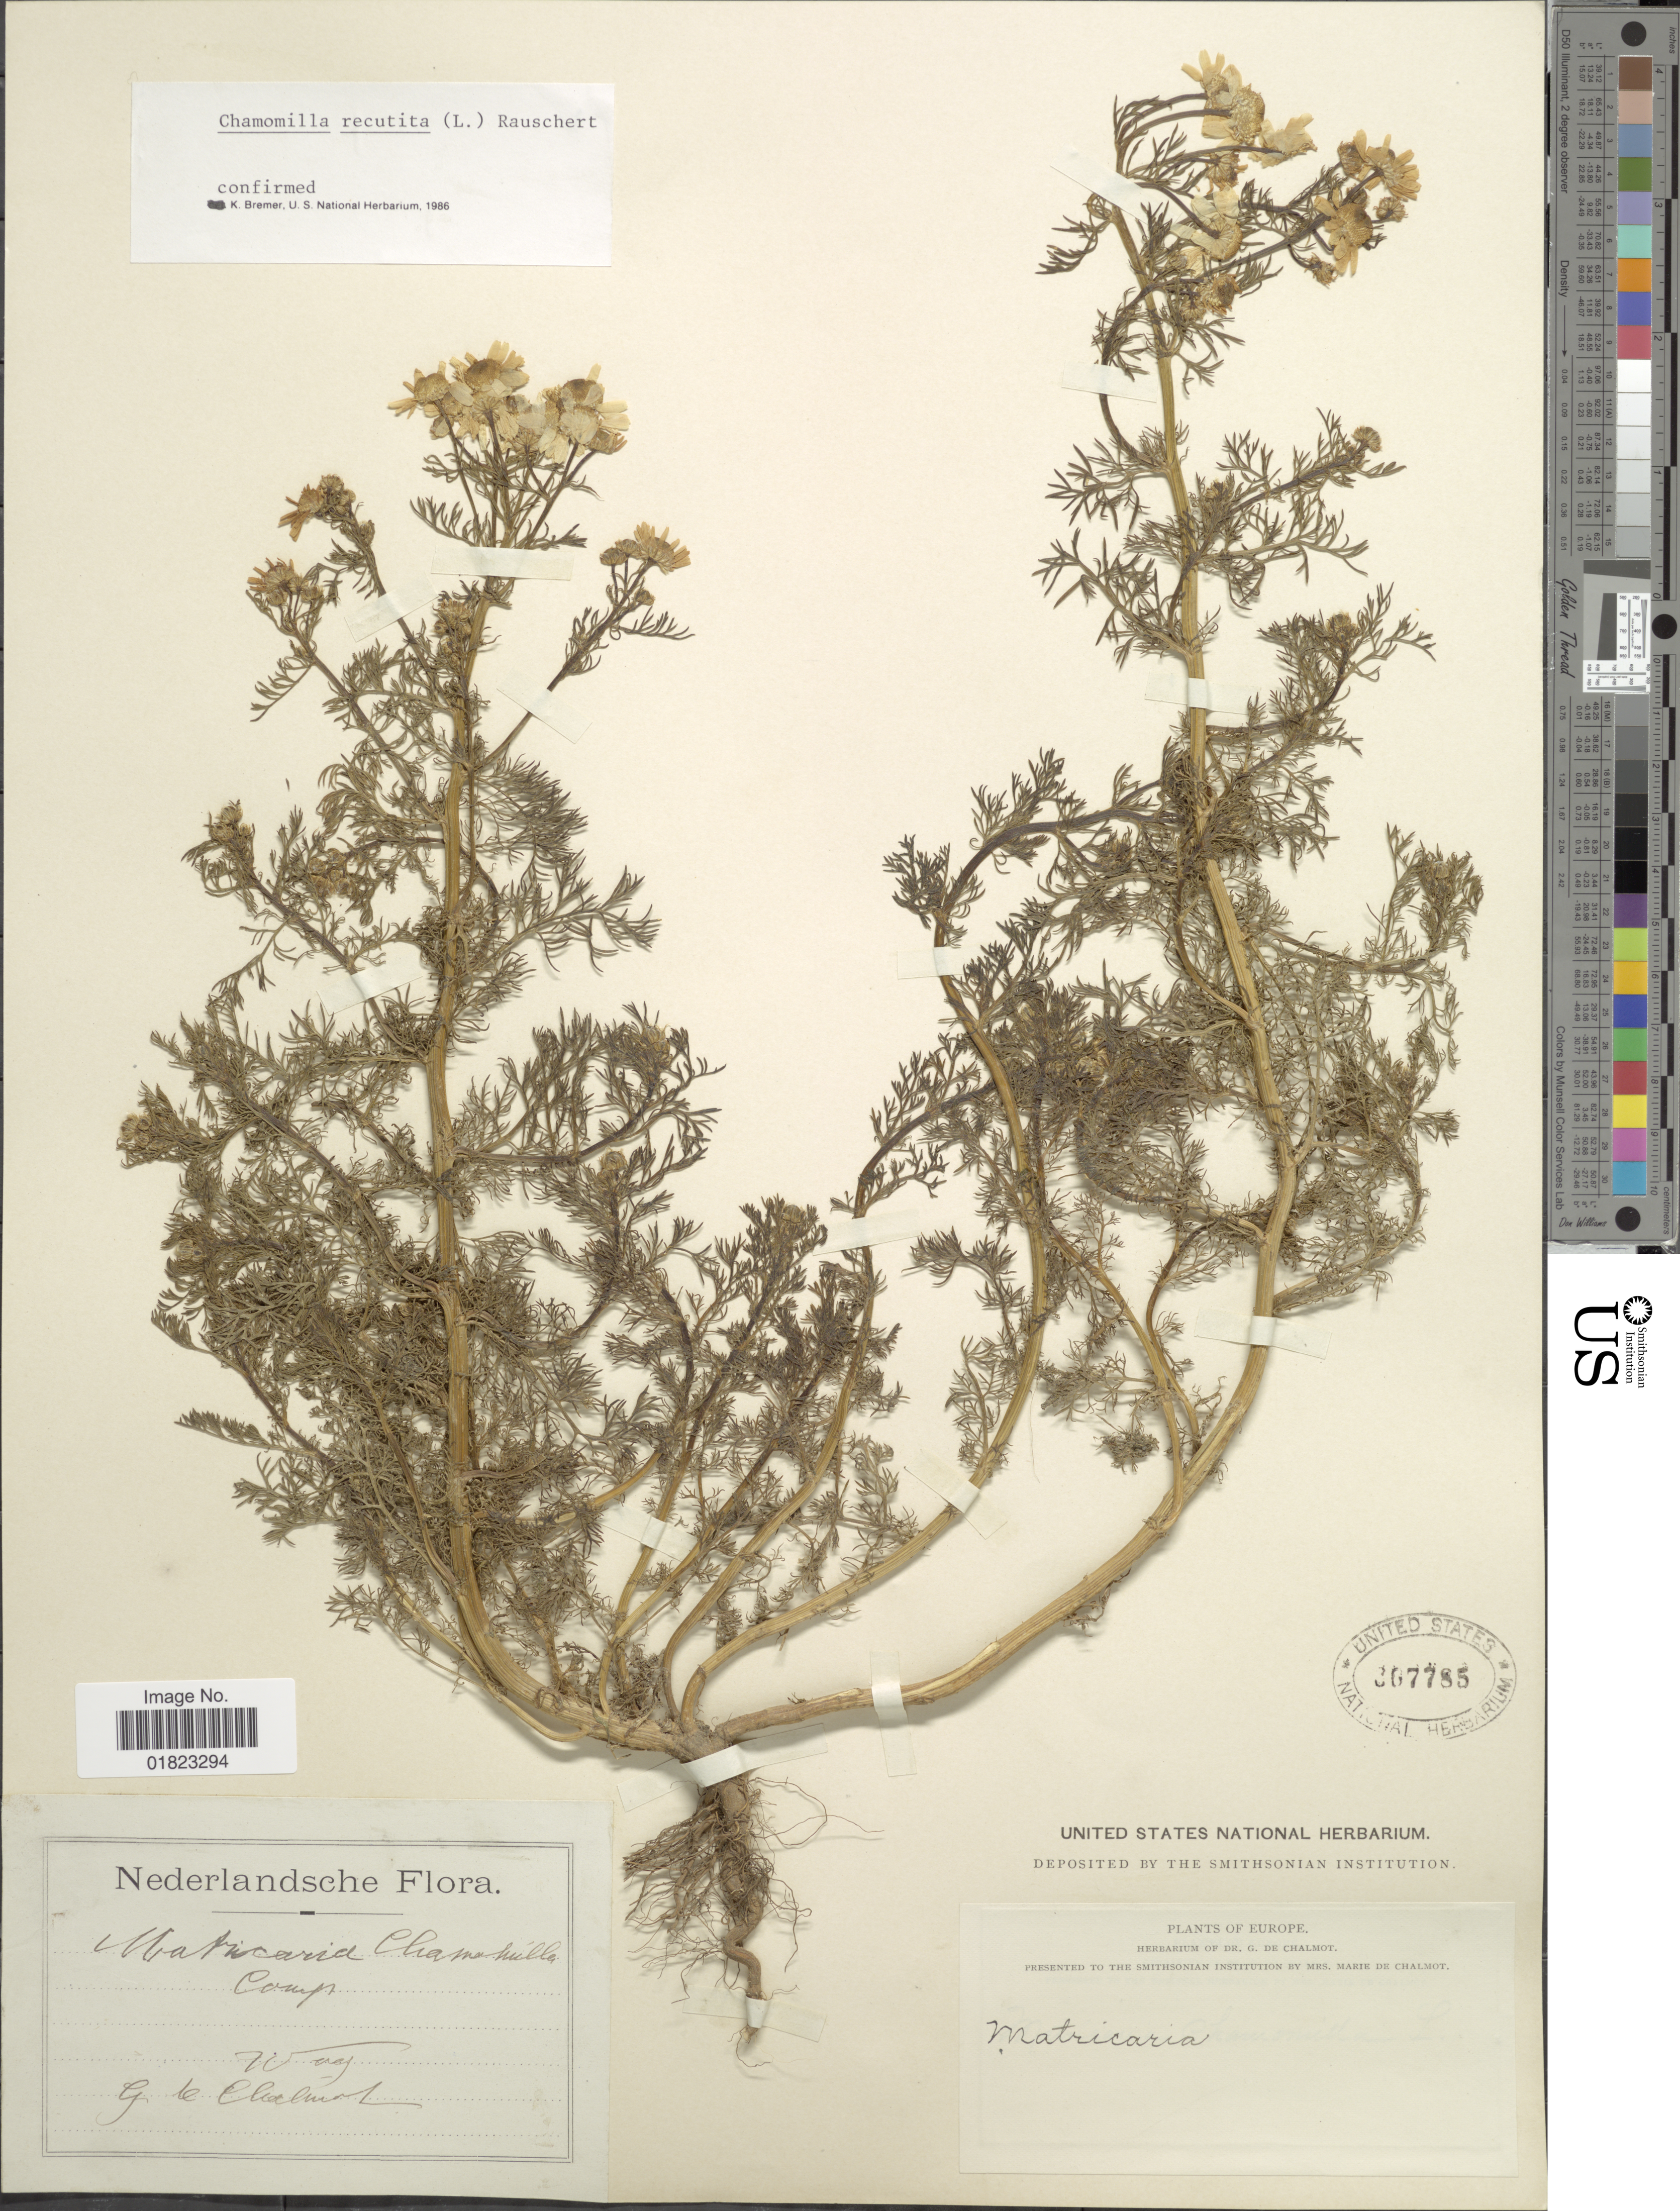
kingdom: Plantae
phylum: Tracheophyta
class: Magnoliopsida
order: Asterales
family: Asteraceae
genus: Matricaria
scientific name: Matricaria recutita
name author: L.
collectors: G. de Chalmot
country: Netherlands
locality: Nederlandsche. Camp, Weeg.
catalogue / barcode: US 367785